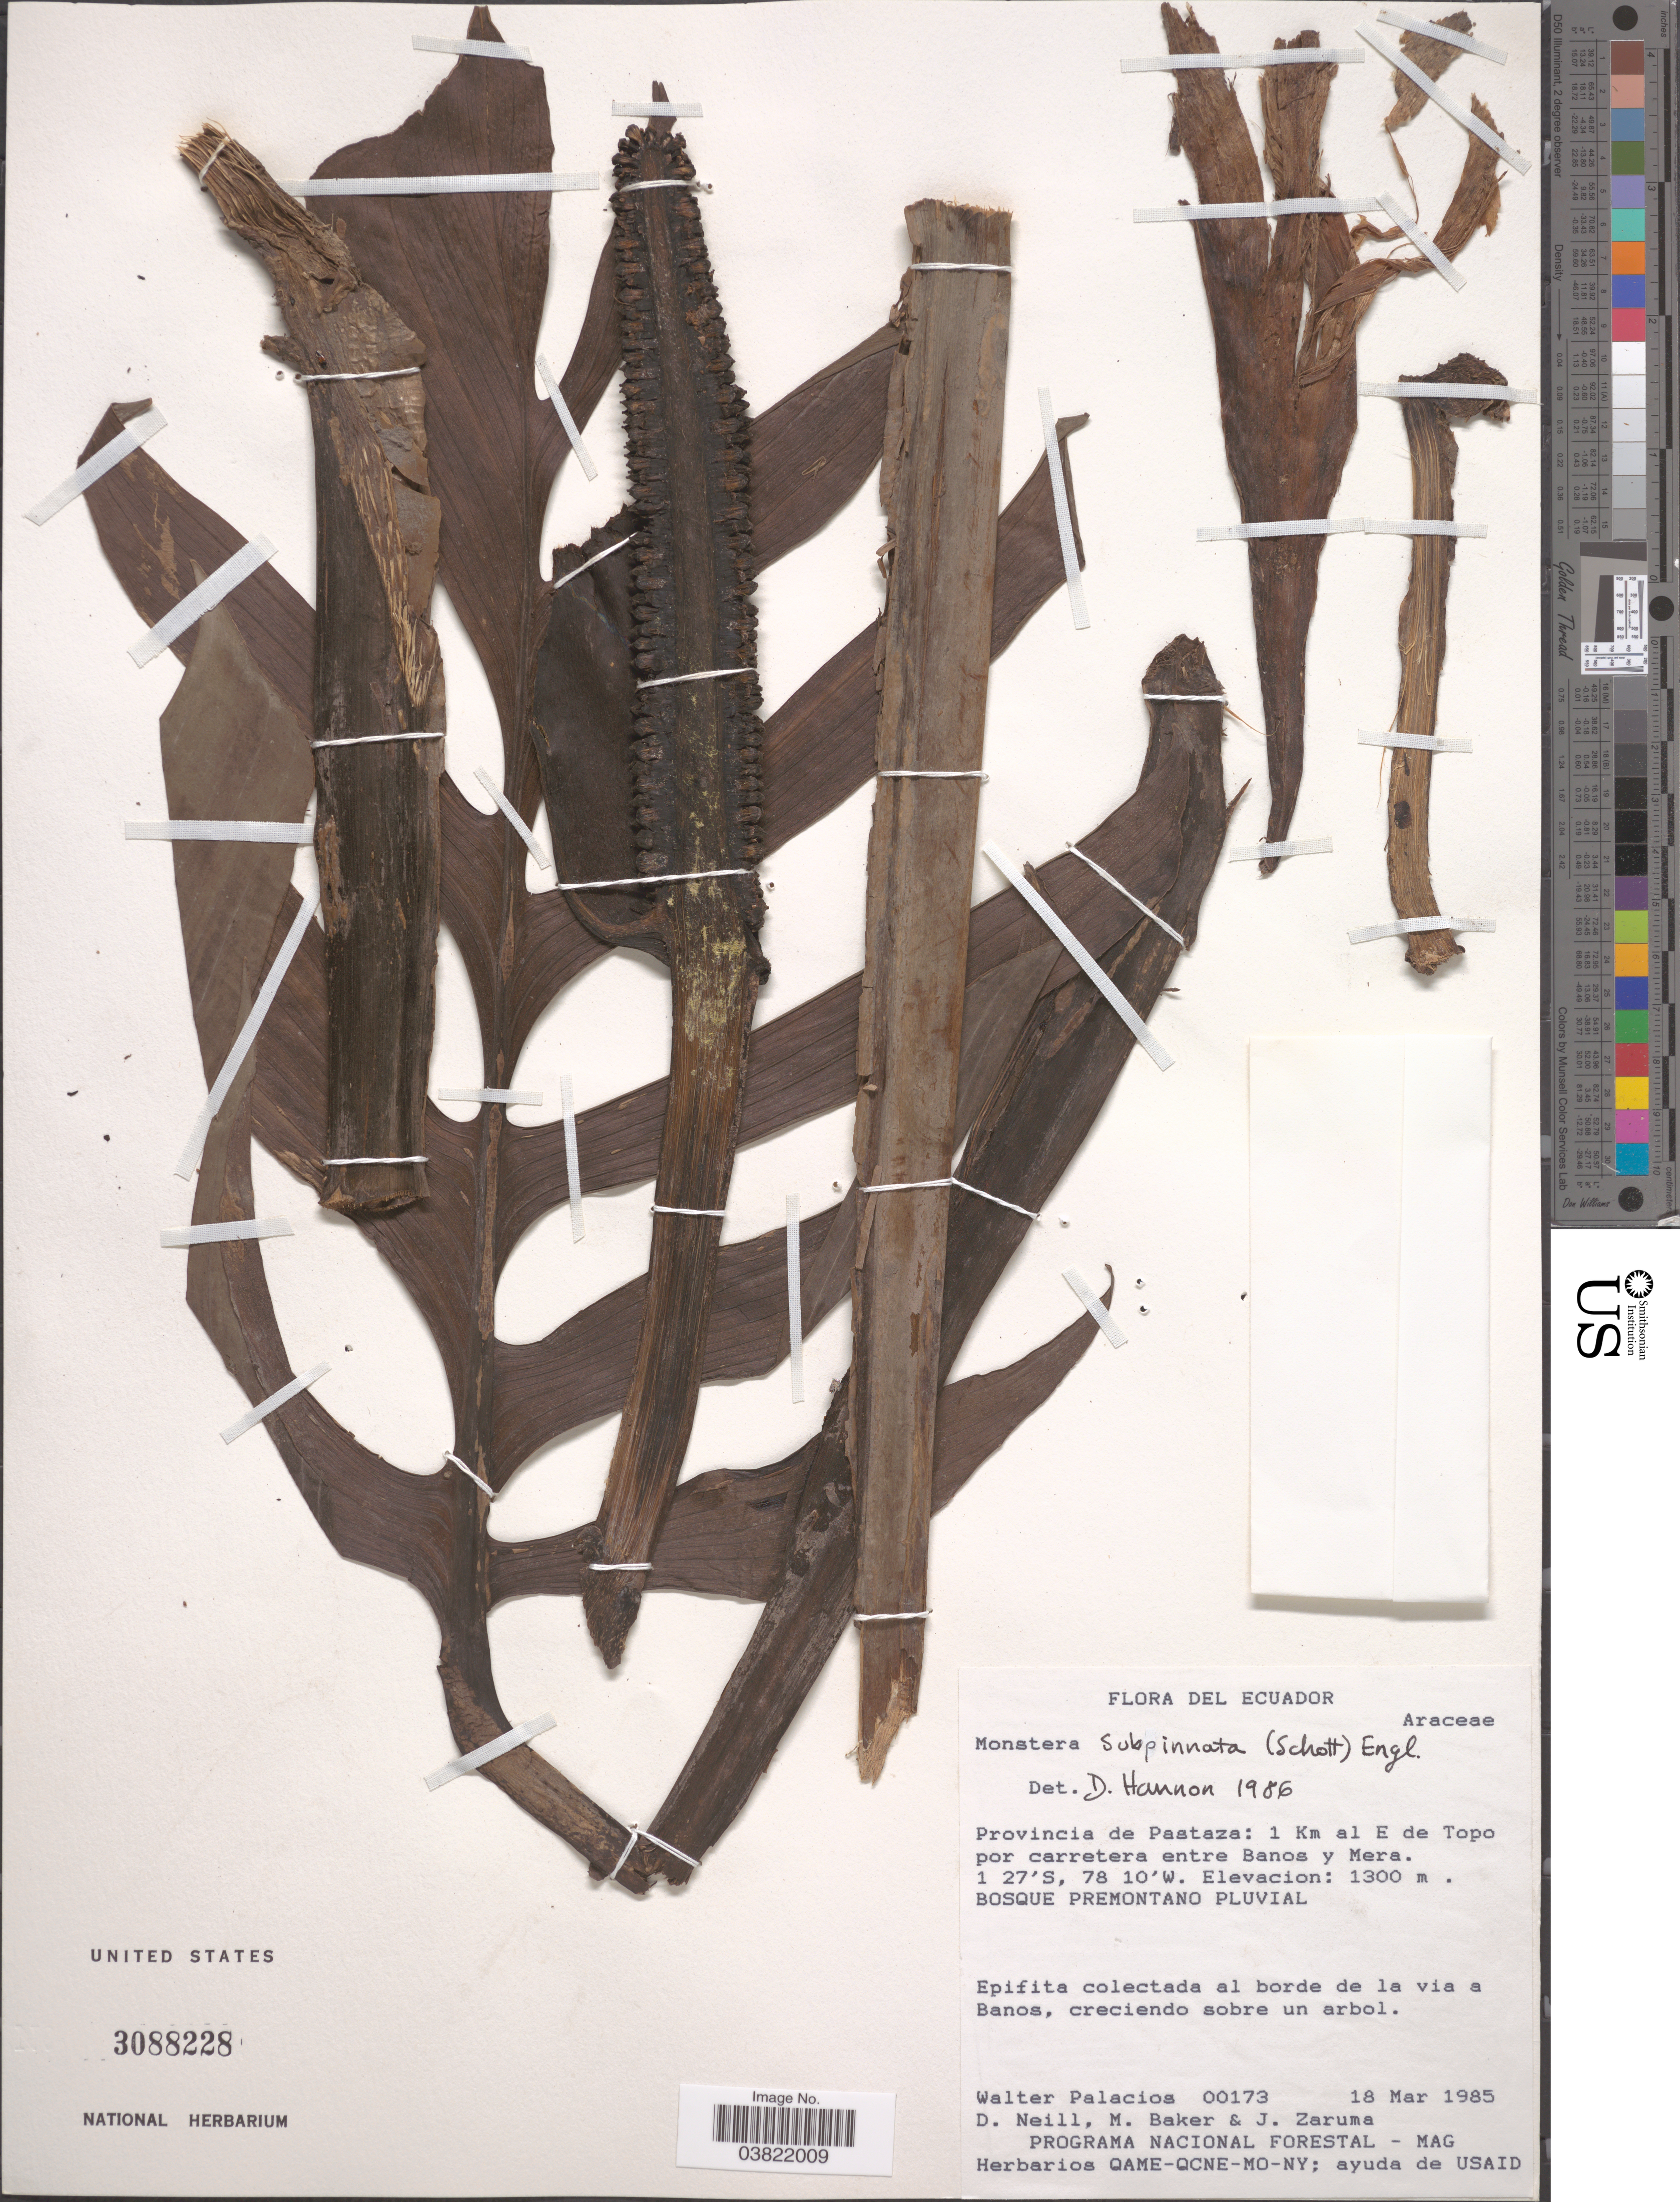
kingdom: Plantae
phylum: Tracheophyta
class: Liliopsida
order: Alismatales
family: Araceae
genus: Monstera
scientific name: Monstera subpinnata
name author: (Schott) Engl.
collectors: W. Palacios, D. Neill, M. Baker & J. Zaruma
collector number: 00173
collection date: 1985-03-18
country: Ecuador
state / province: Pastaza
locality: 1 Km al E de Topo por carretera entre Banos y Mera.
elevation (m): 1300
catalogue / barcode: US 3088228